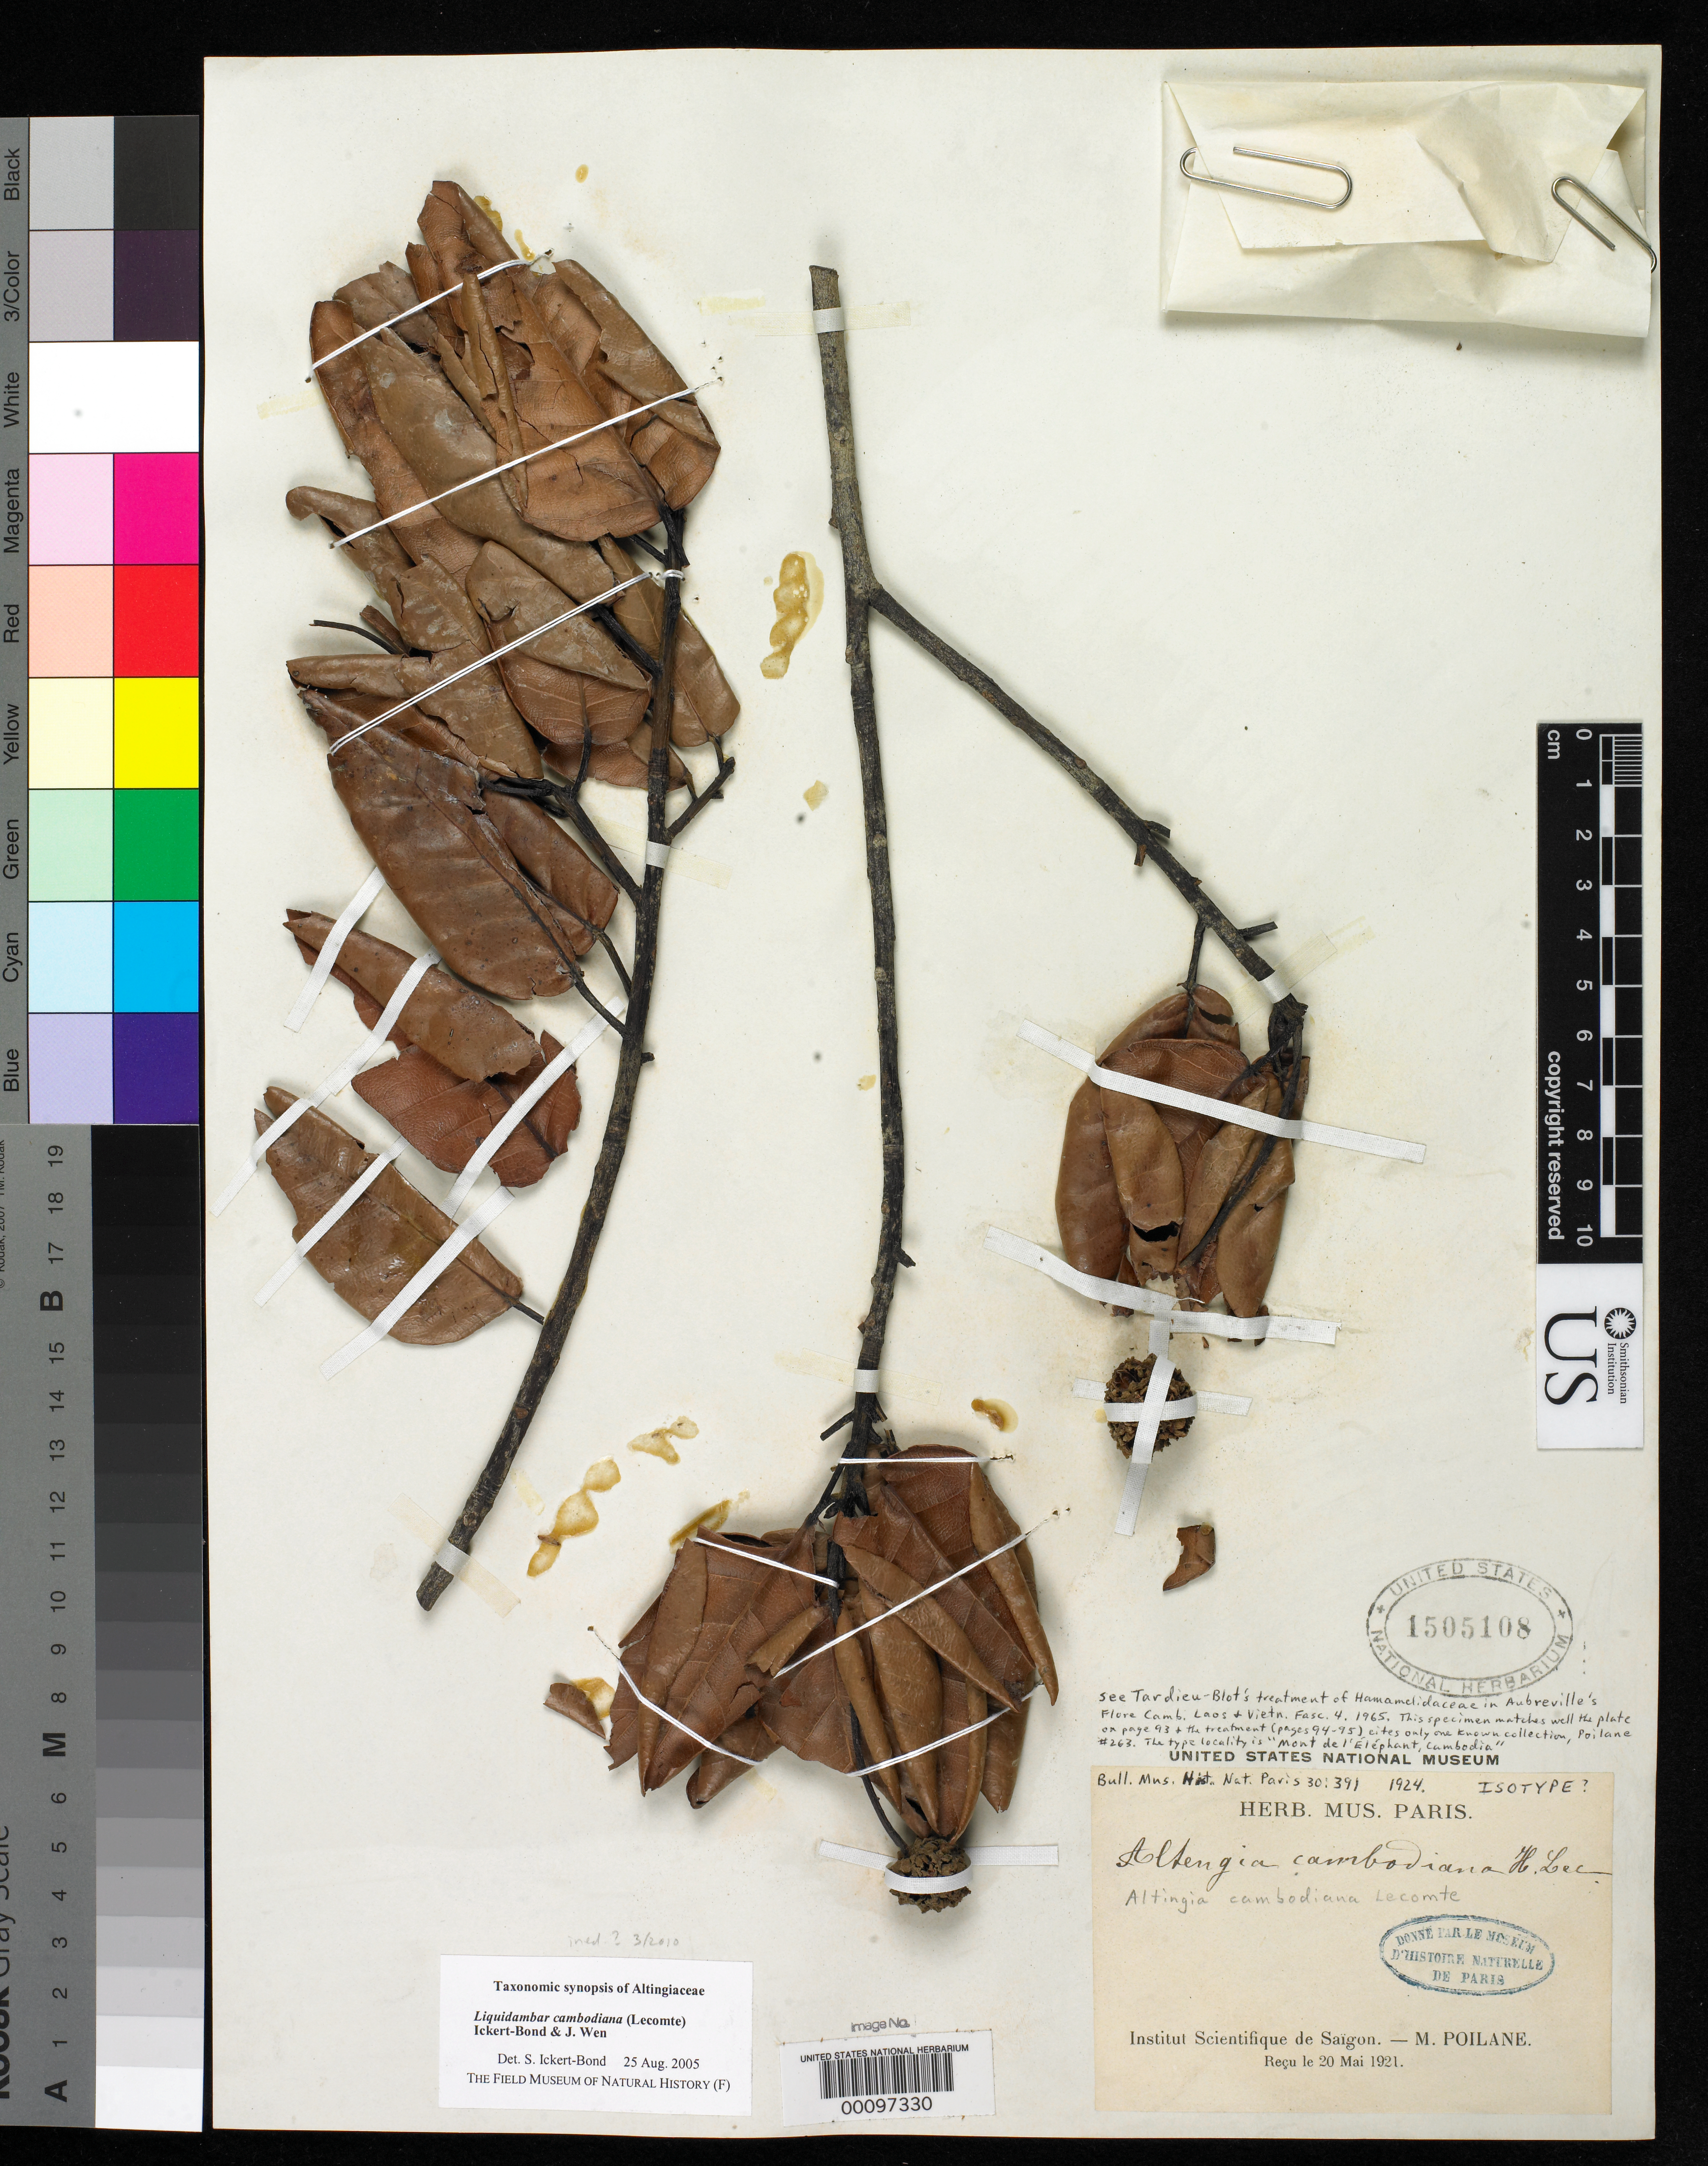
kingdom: Plantae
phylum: Tracheophyta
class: Magnoliopsida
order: Saxifragales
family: Altingiaceae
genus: Altingia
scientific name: Altingia cambodiana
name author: Lecomte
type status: Possible Isotype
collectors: M. Poilane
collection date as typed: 20 May 1921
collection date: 1921-05-20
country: Cambodia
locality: Mont de l'Elephant.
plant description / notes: Annotated by Ickert-Bond (2005) as "Liquidambar cambodiana (Lecomte) Ickert-Bond & J. Wen", name not found in literature, apparently ined.?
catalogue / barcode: US 1505108